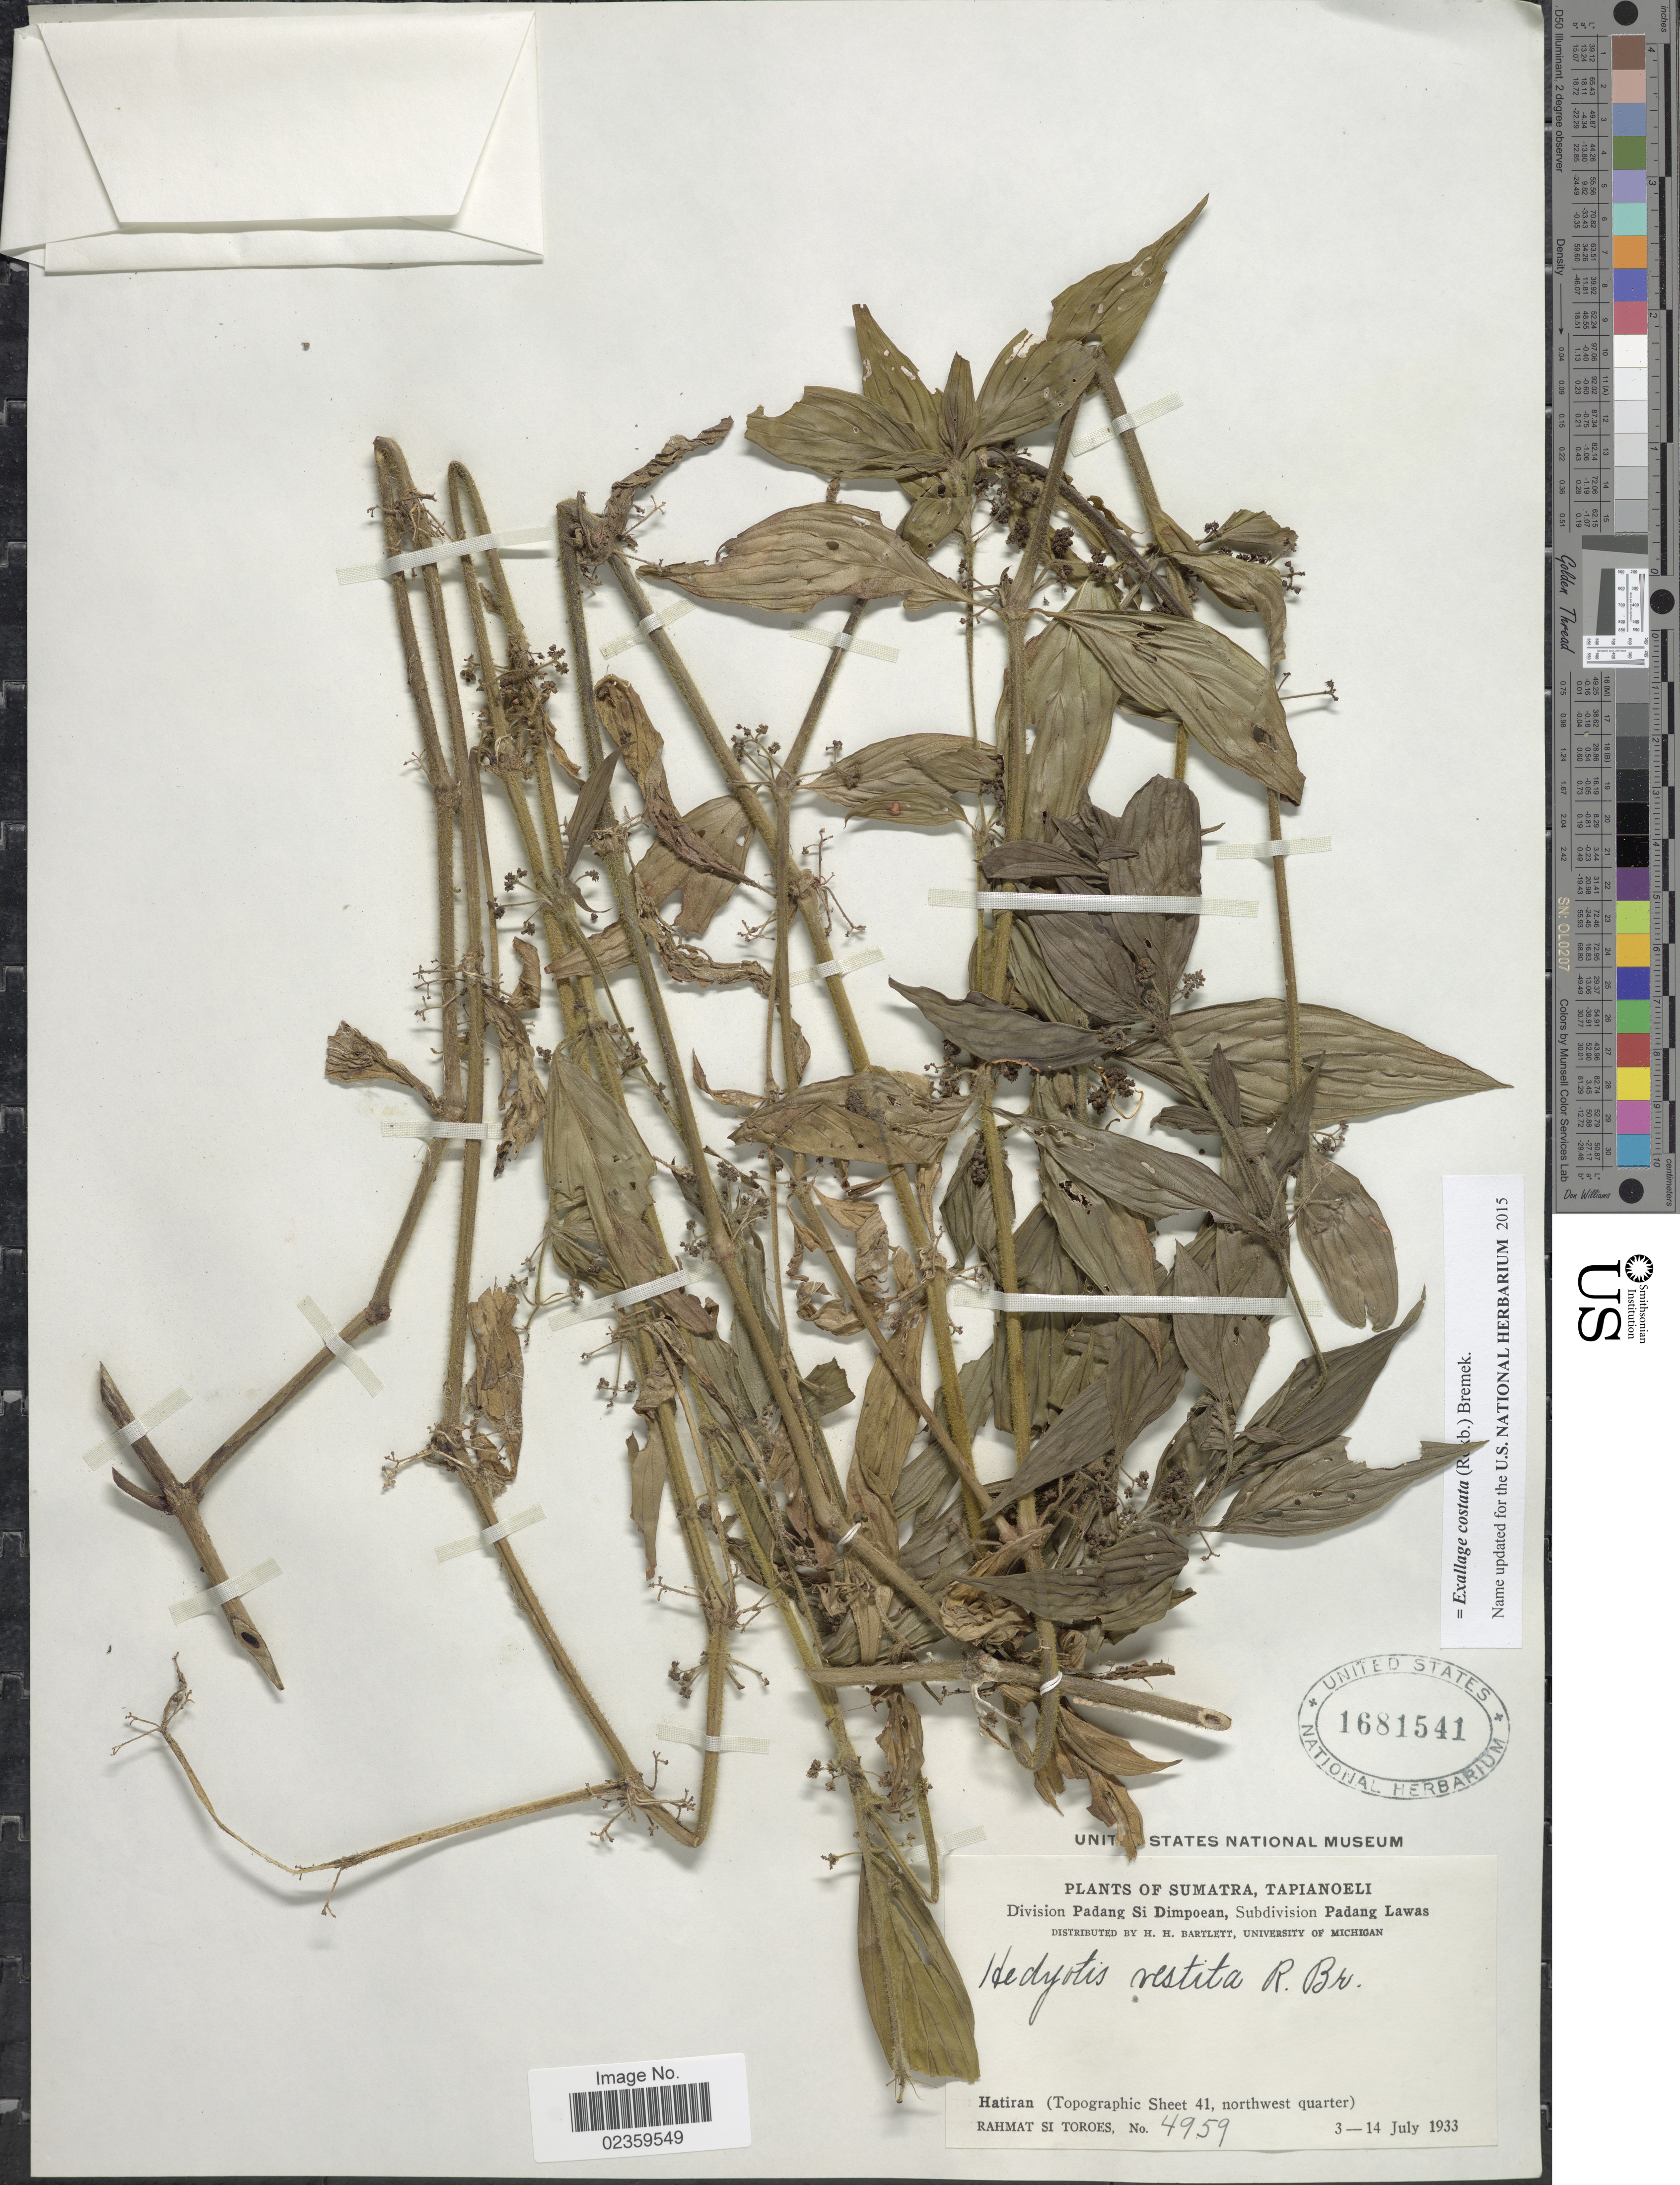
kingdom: Plantae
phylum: Tracheophyta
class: Magnoliopsida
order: Gentianales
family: Rubiaceae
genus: Exallage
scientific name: Exallage costata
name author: (Roxb.) Bremek.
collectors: Rahmat Si Boeea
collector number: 4959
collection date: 1933-07-03/1933-07-14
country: Indonesia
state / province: Sumatra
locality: Sumatra, Tapianoeli. Division Padang Si Dimpoean, Subdivision Padang Lawas. Hatiran (Topographic Sheet 41, northwest quarter)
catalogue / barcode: US 1681541